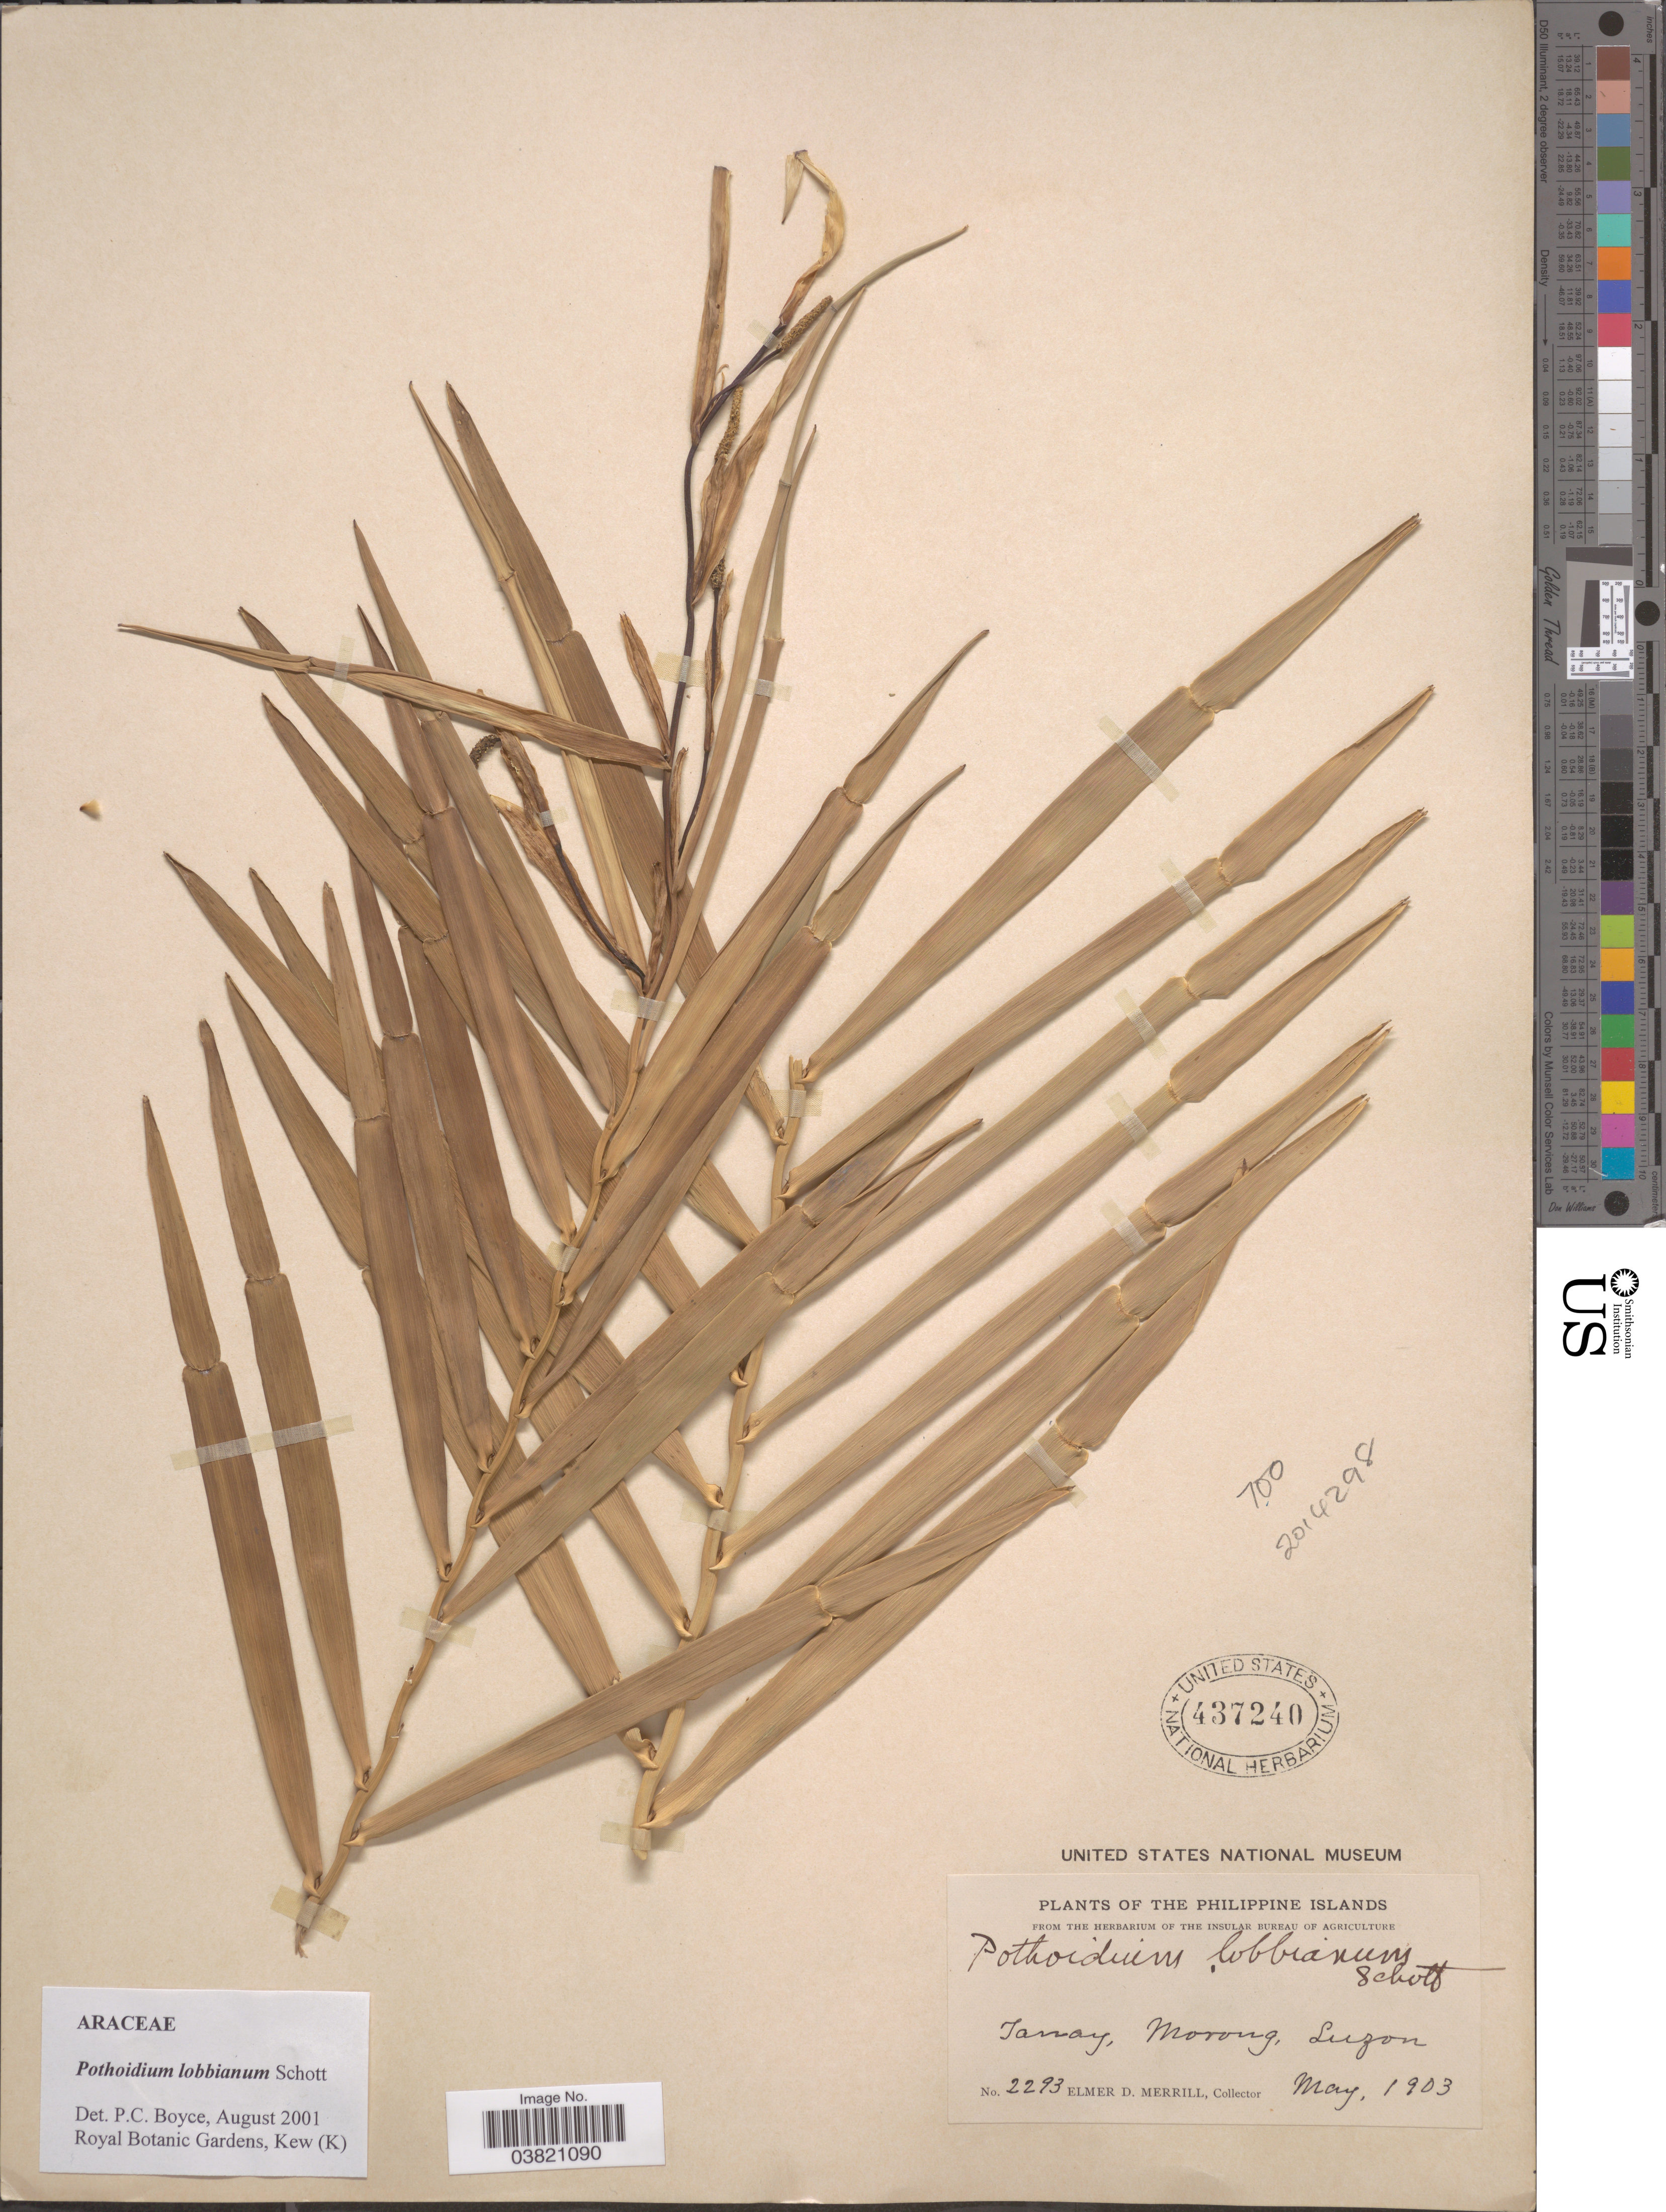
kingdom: Plantae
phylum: Tracheophyta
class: Liliopsida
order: Alismatales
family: Araceae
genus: Pothoidium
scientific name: Pothoidium lobbianum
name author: Schott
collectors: E. D. Merrill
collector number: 2293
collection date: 1903-05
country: Philippines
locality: Tanay, Morong, Luzon.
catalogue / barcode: US 437240